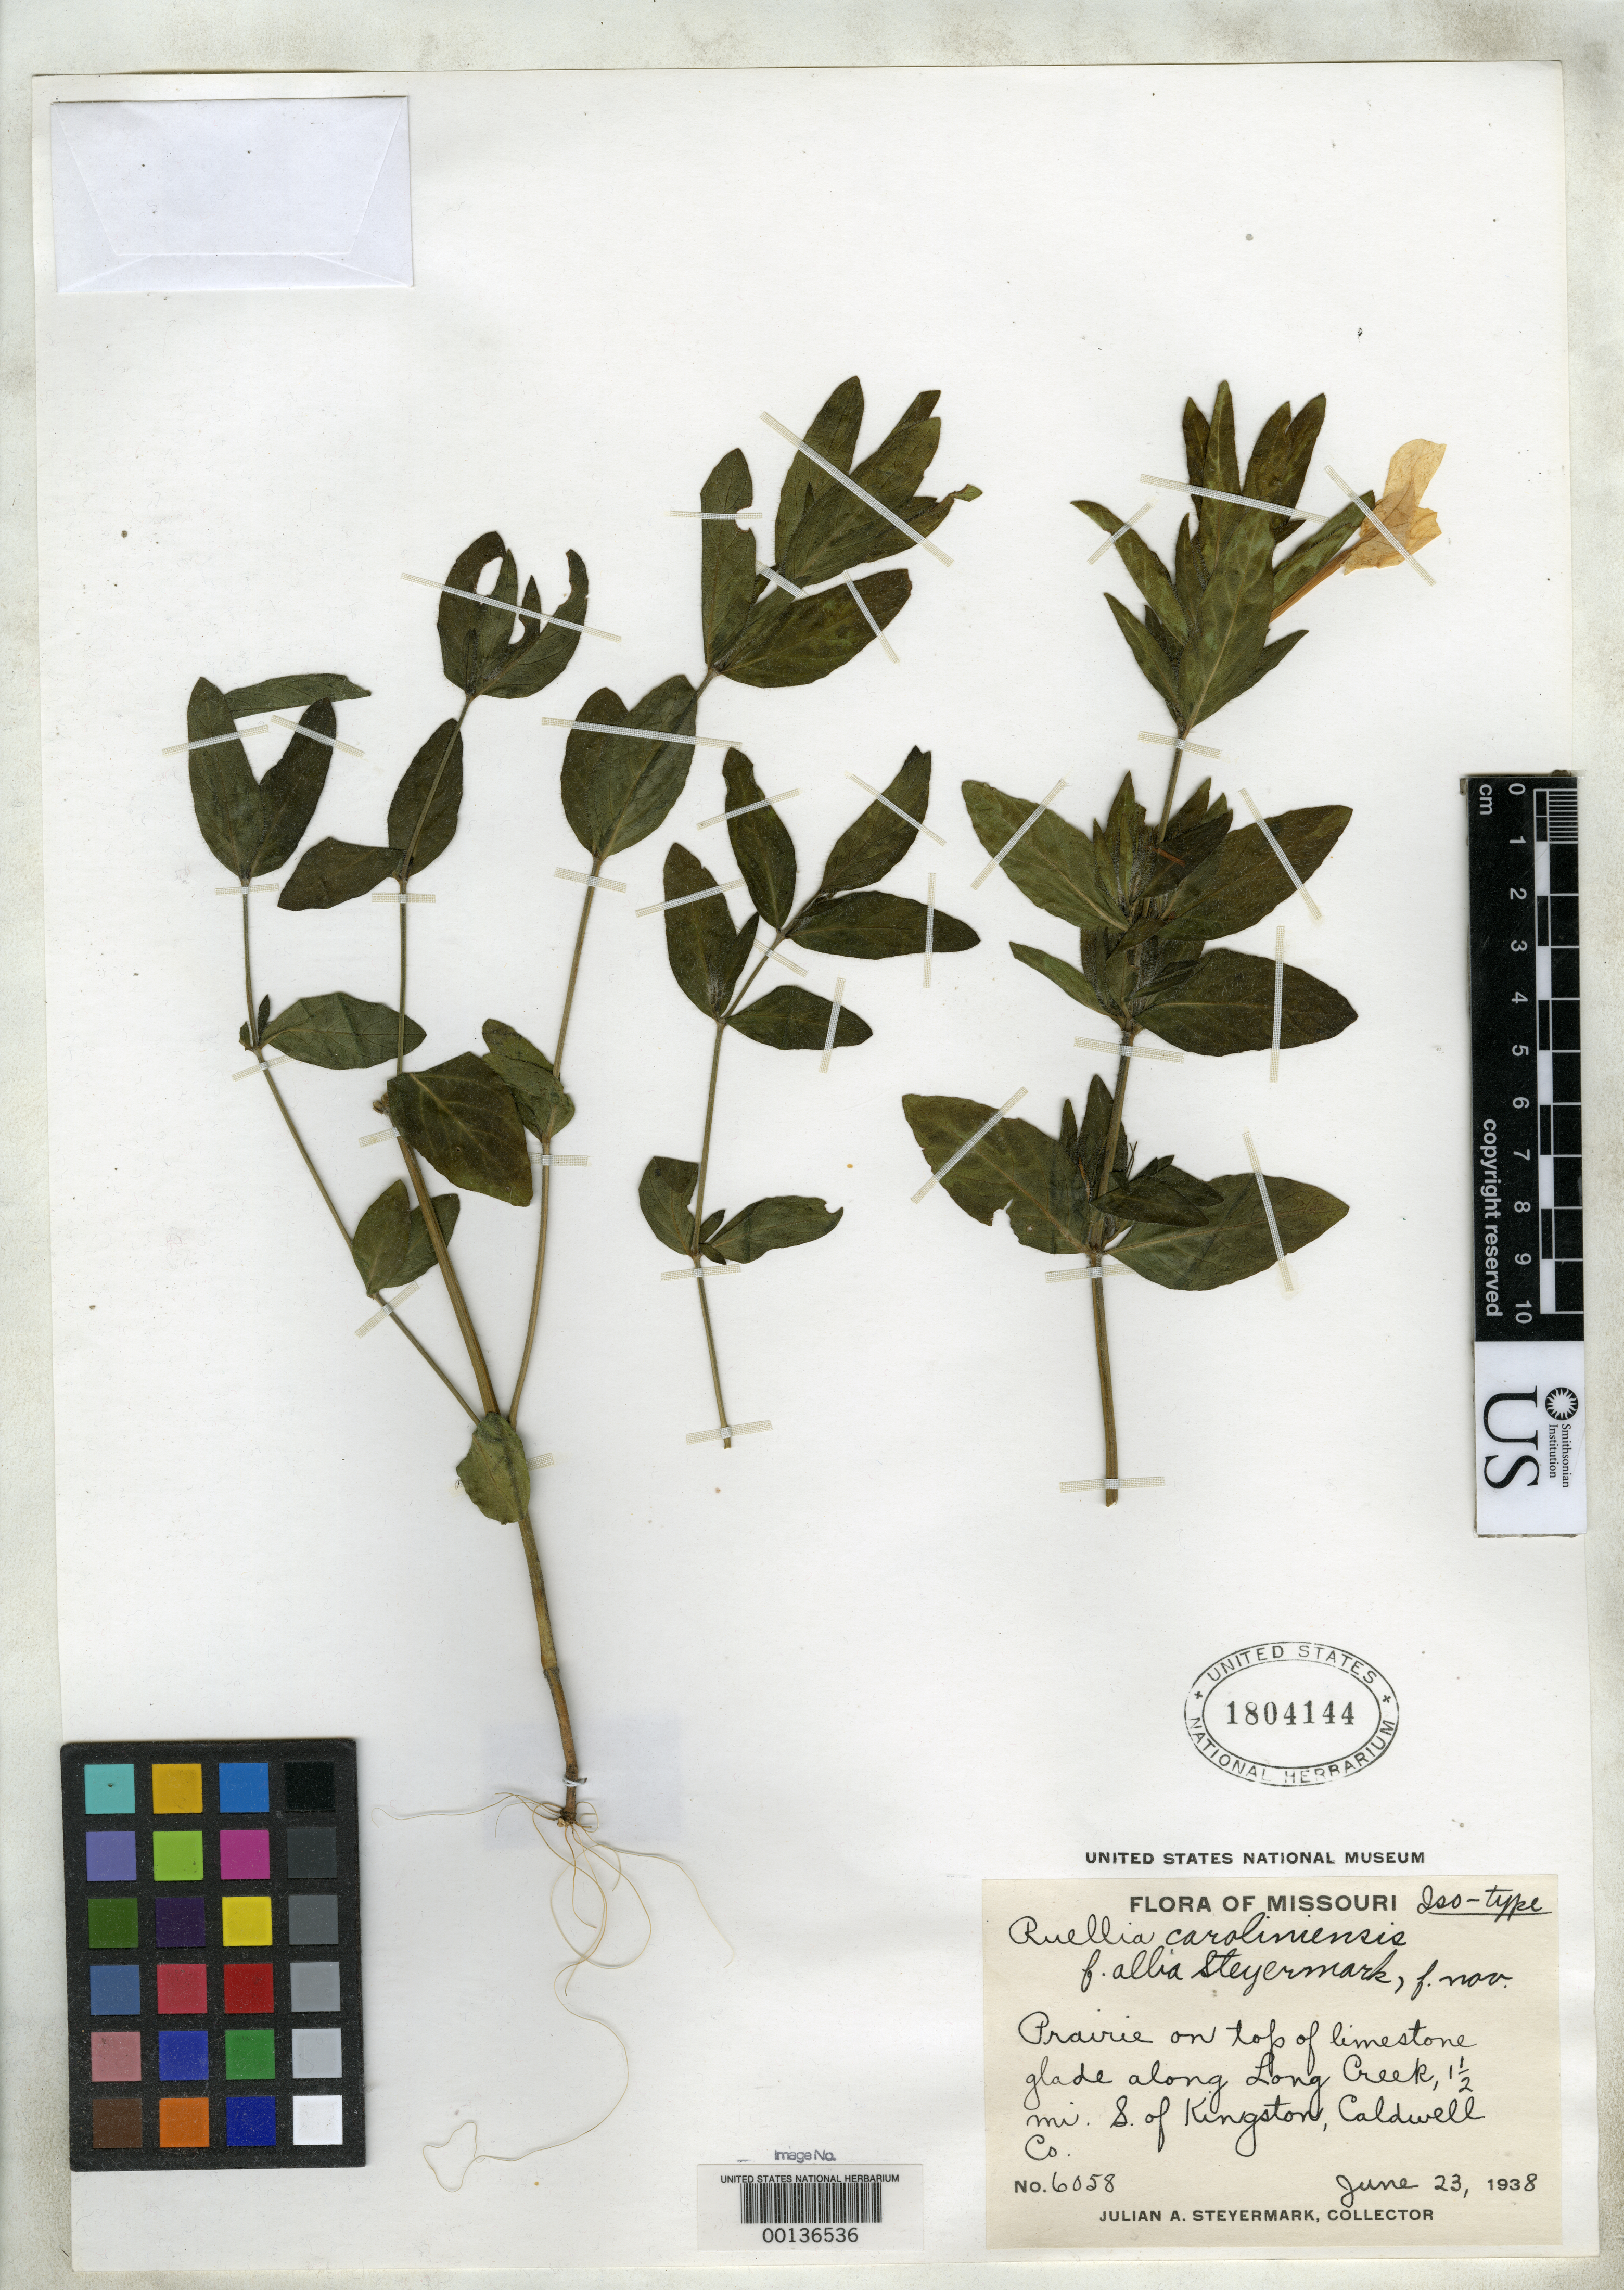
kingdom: Plantae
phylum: Tracheophyta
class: Magnoliopsida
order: Lamiales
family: Acanthaceae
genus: Ruellia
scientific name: Ruellia caroliniensis f. alba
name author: Steyerm.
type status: Isotype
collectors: J. Steyermark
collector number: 6058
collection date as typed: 23 Jun 1938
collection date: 1938-06-23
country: United States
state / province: Missouri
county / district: Caldwell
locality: Long Creek, south of Kingston.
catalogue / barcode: US 1804144